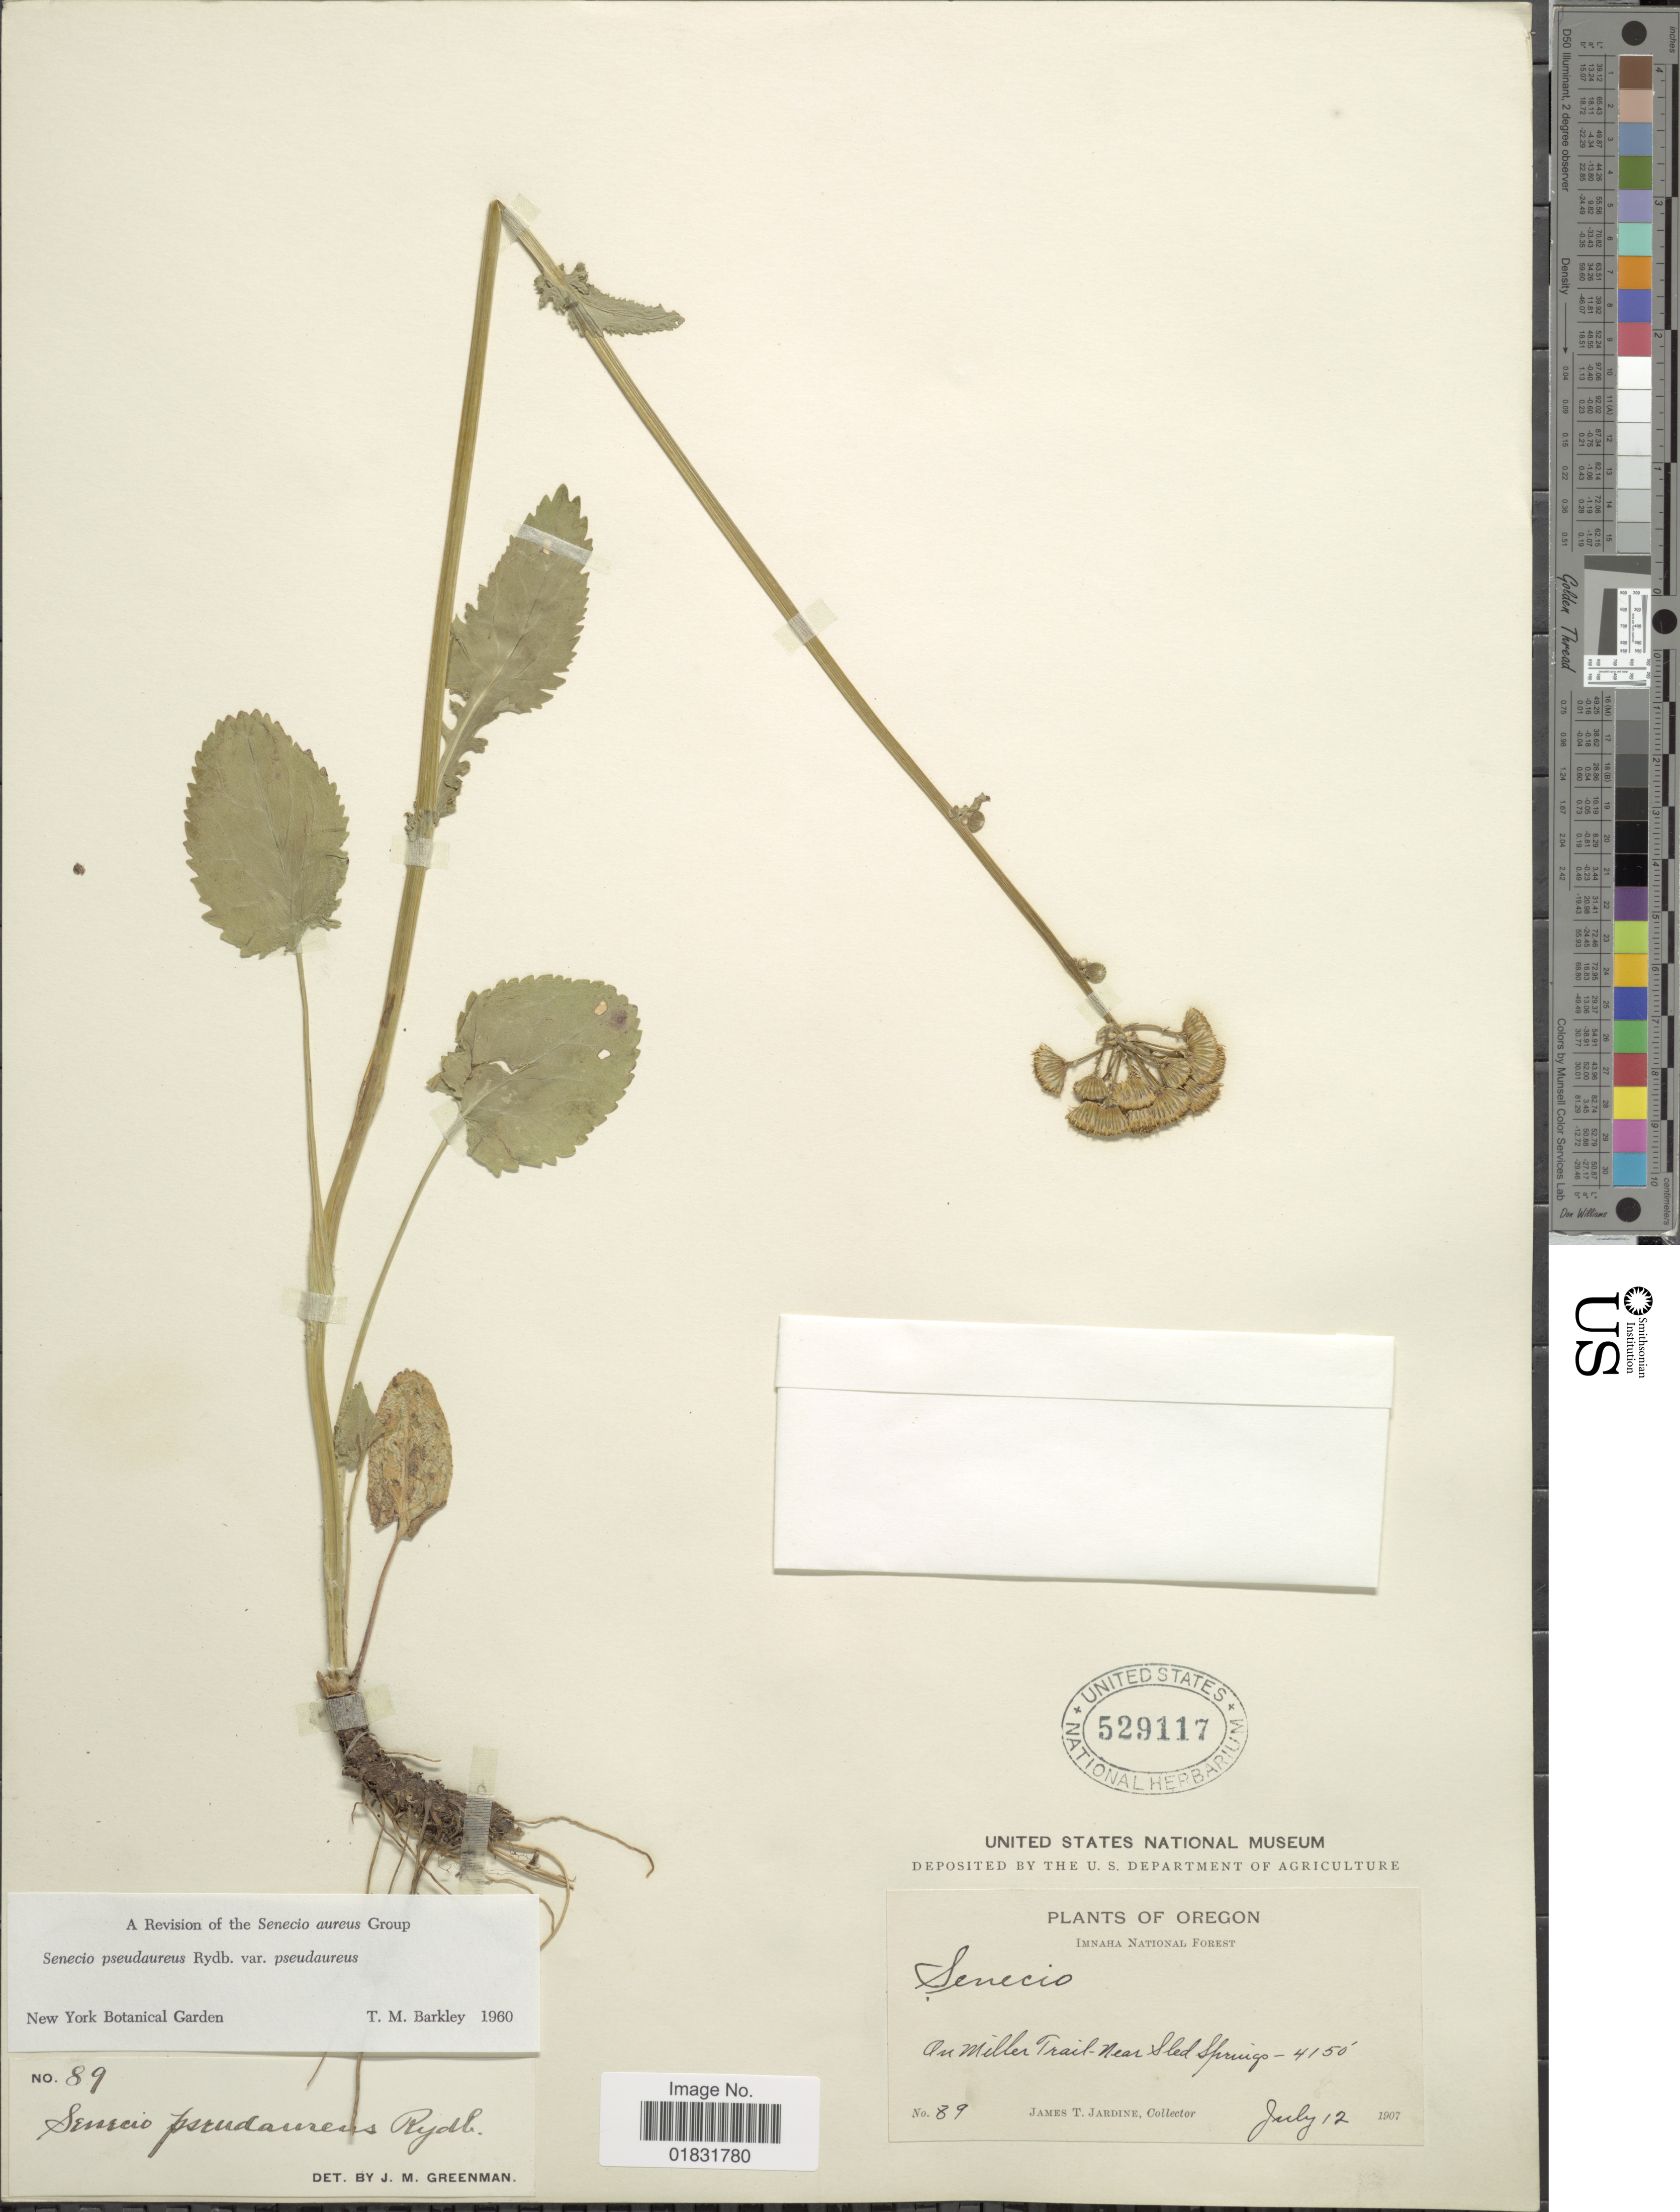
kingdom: Plantae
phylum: Tracheophyta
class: Magnoliopsida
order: Asterales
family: Asteraceae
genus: Packera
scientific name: Packera pseudaurea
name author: (Rydb.) W.A. Weber & Á. Löve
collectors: J. T. Jardine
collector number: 89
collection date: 1907-07-12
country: United States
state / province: Oregon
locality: Imnaha National Forest, On Miller Trail-Near Sled Springs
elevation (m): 1265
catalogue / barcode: US 529117